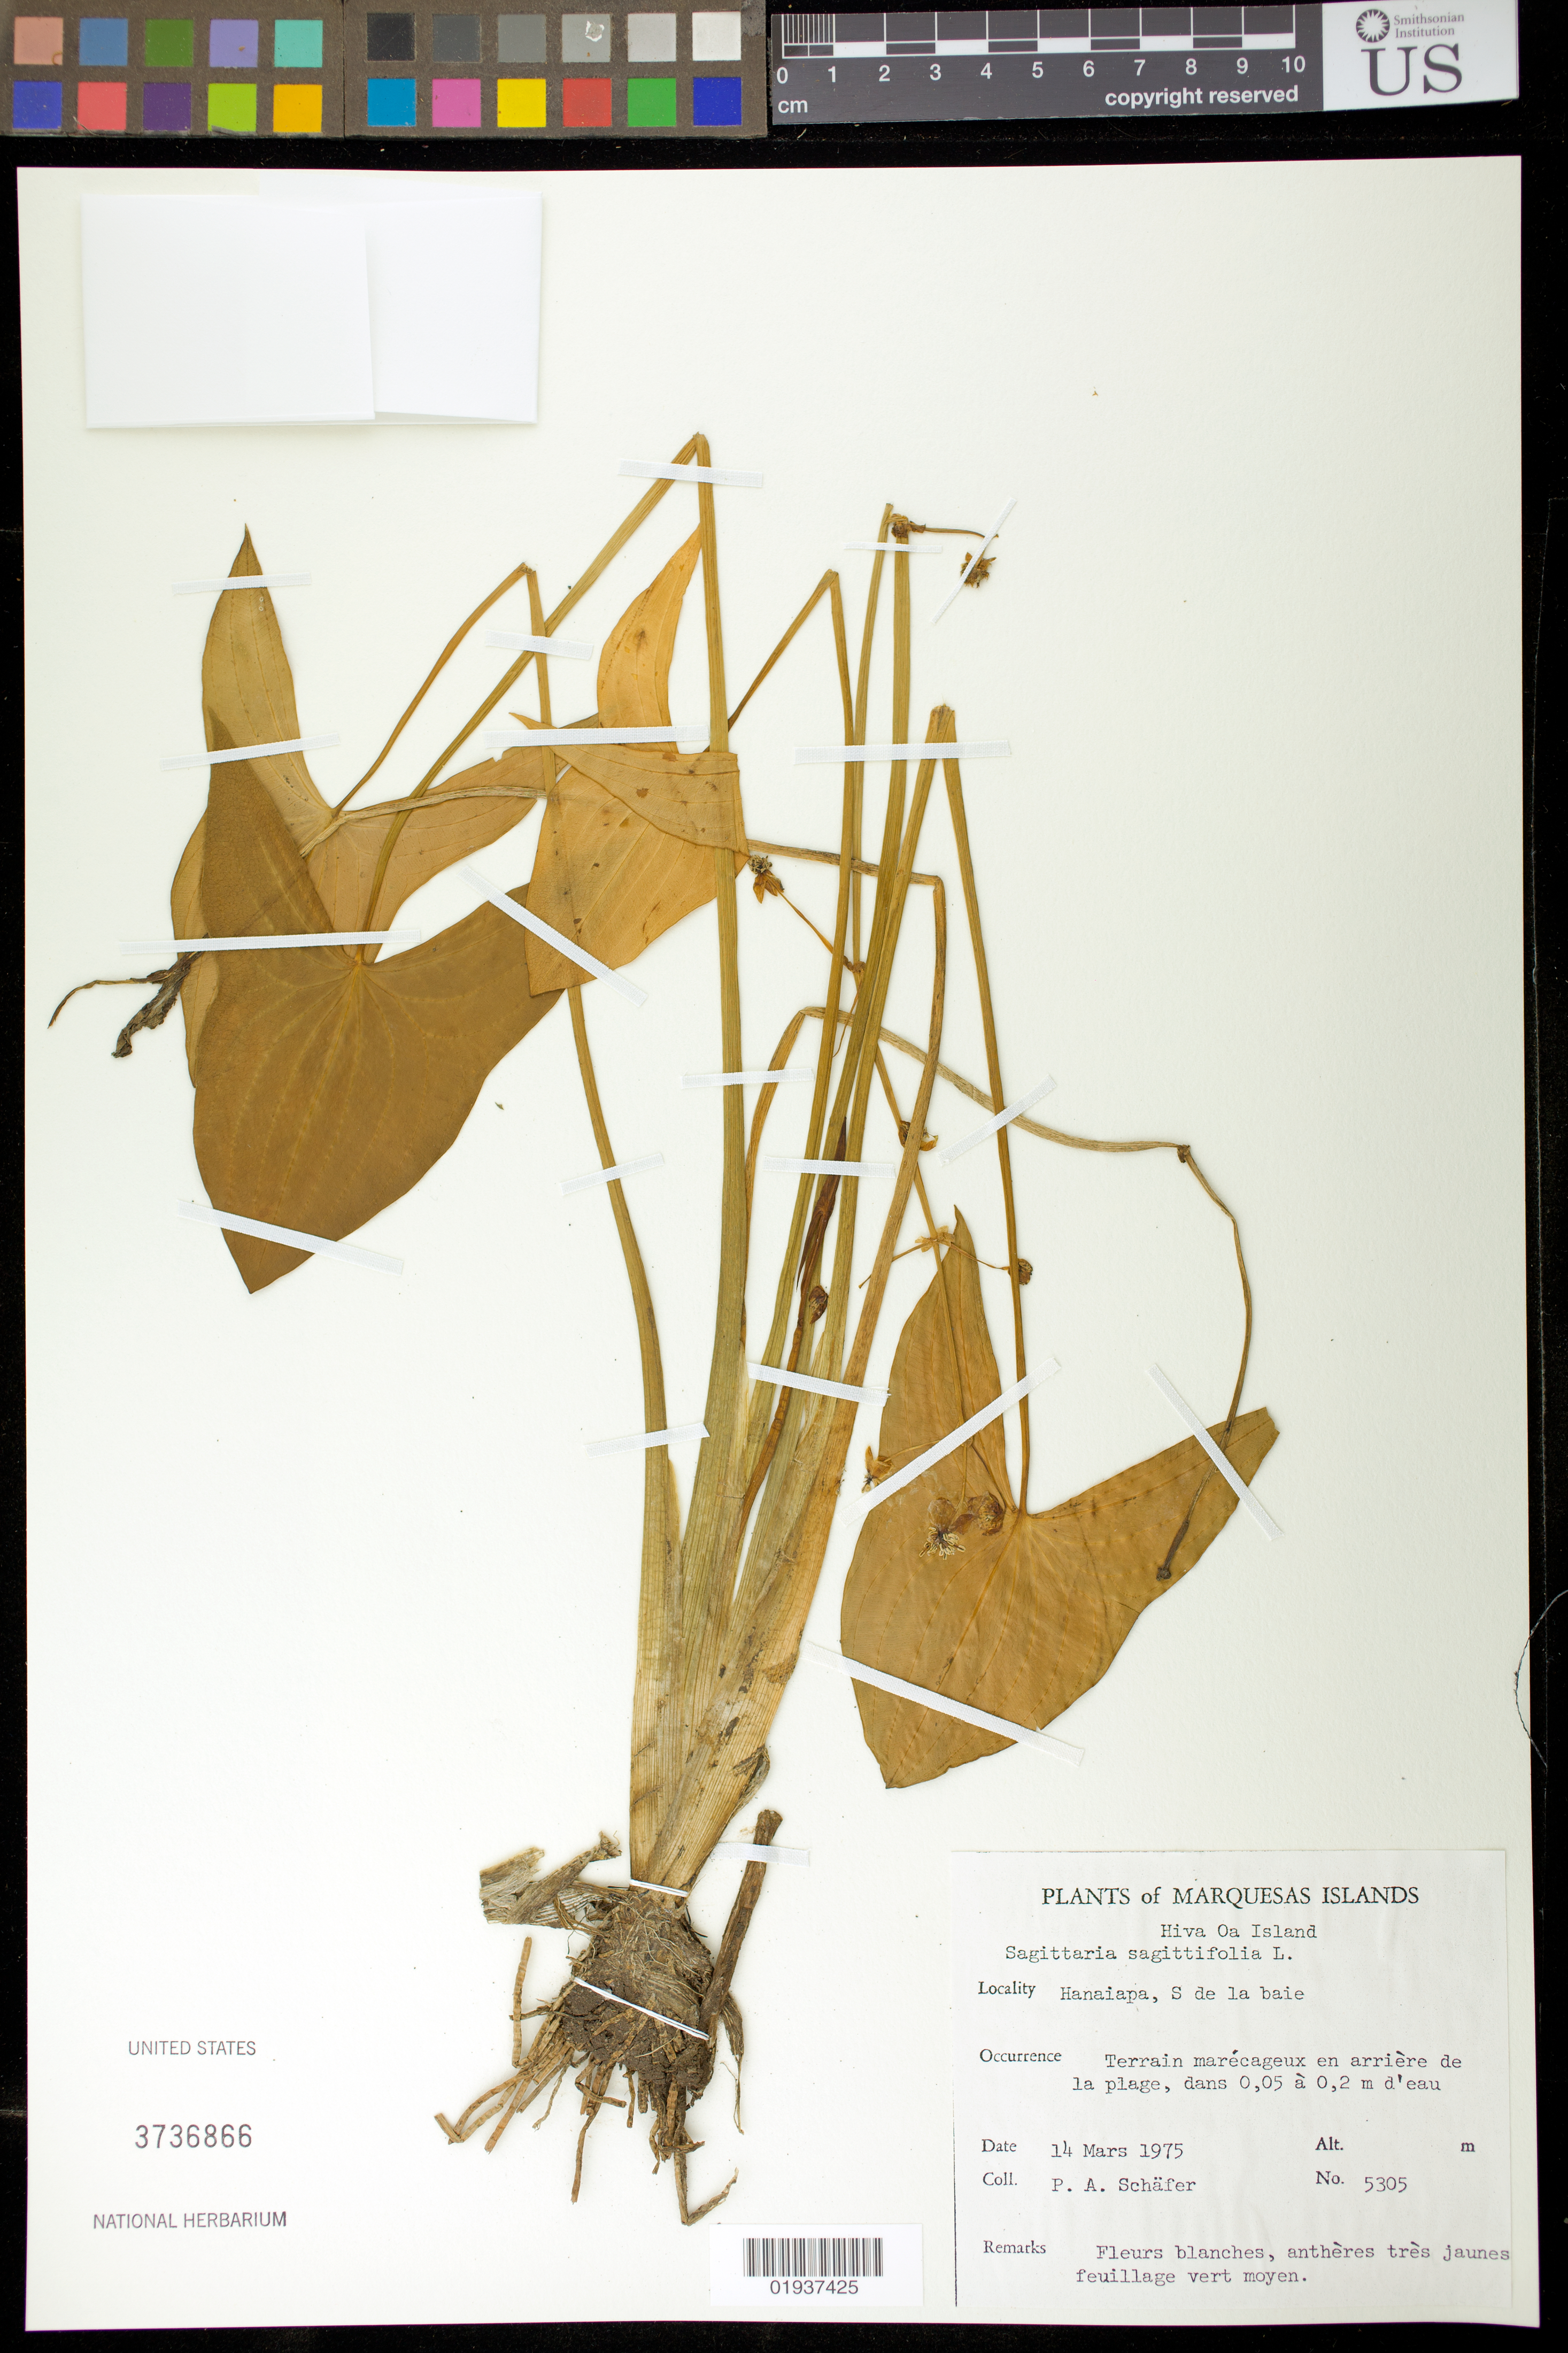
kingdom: Plantae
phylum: Tracheophyta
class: Liliopsida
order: Alismatales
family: Alismataceae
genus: Sagittaria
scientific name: Sagittaria sagittifolia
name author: L.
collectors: P. A. Schäfer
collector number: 5305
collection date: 1975-03-14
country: French Polynesia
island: Hiva Oa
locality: Hanaiapa, S de la baie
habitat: Terrain marécageux en arrière de la plage, dans 0.05 à 0.2 m d'eau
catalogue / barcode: US 3736866